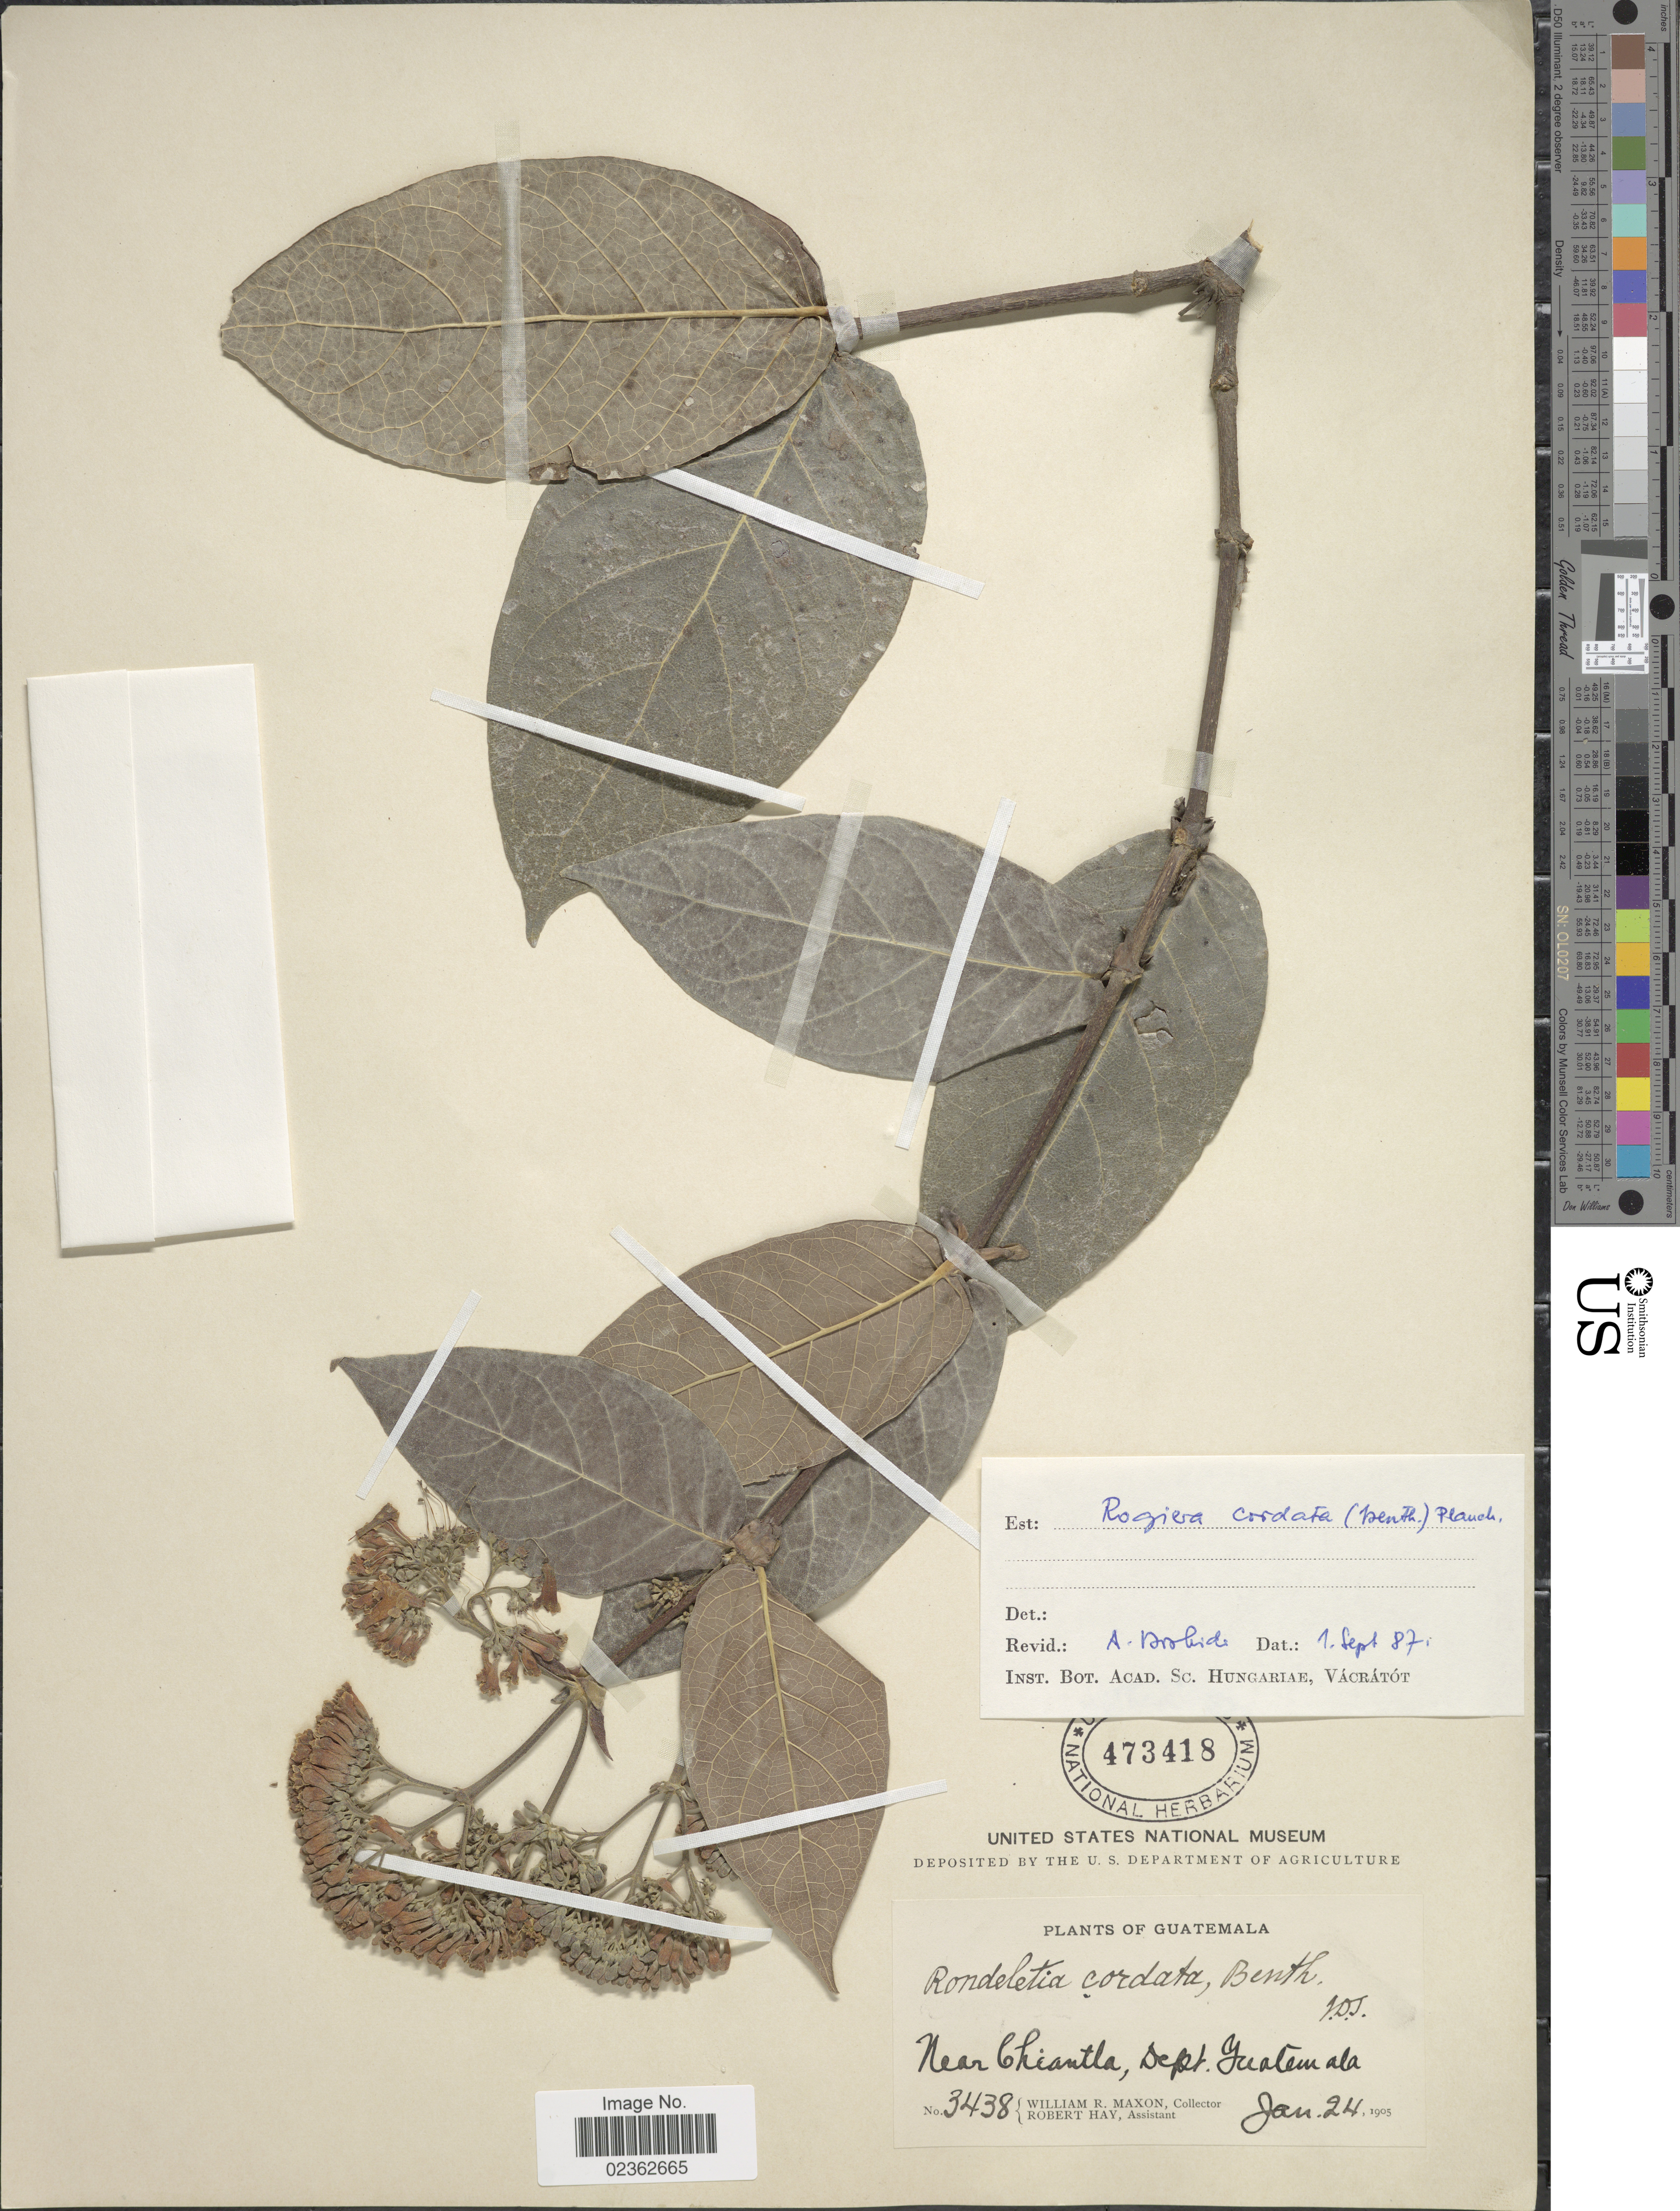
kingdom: Plantae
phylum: Tracheophyta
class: Magnoliopsida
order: Gentianales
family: Rubiaceae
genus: Rogiera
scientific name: Rogiera cordata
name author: (Benth.) Planch.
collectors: W. R. Maxon & R. Hay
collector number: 3438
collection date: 1905-01-24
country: Guatemala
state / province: Guatemala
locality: Near Chiantla.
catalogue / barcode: US 473418